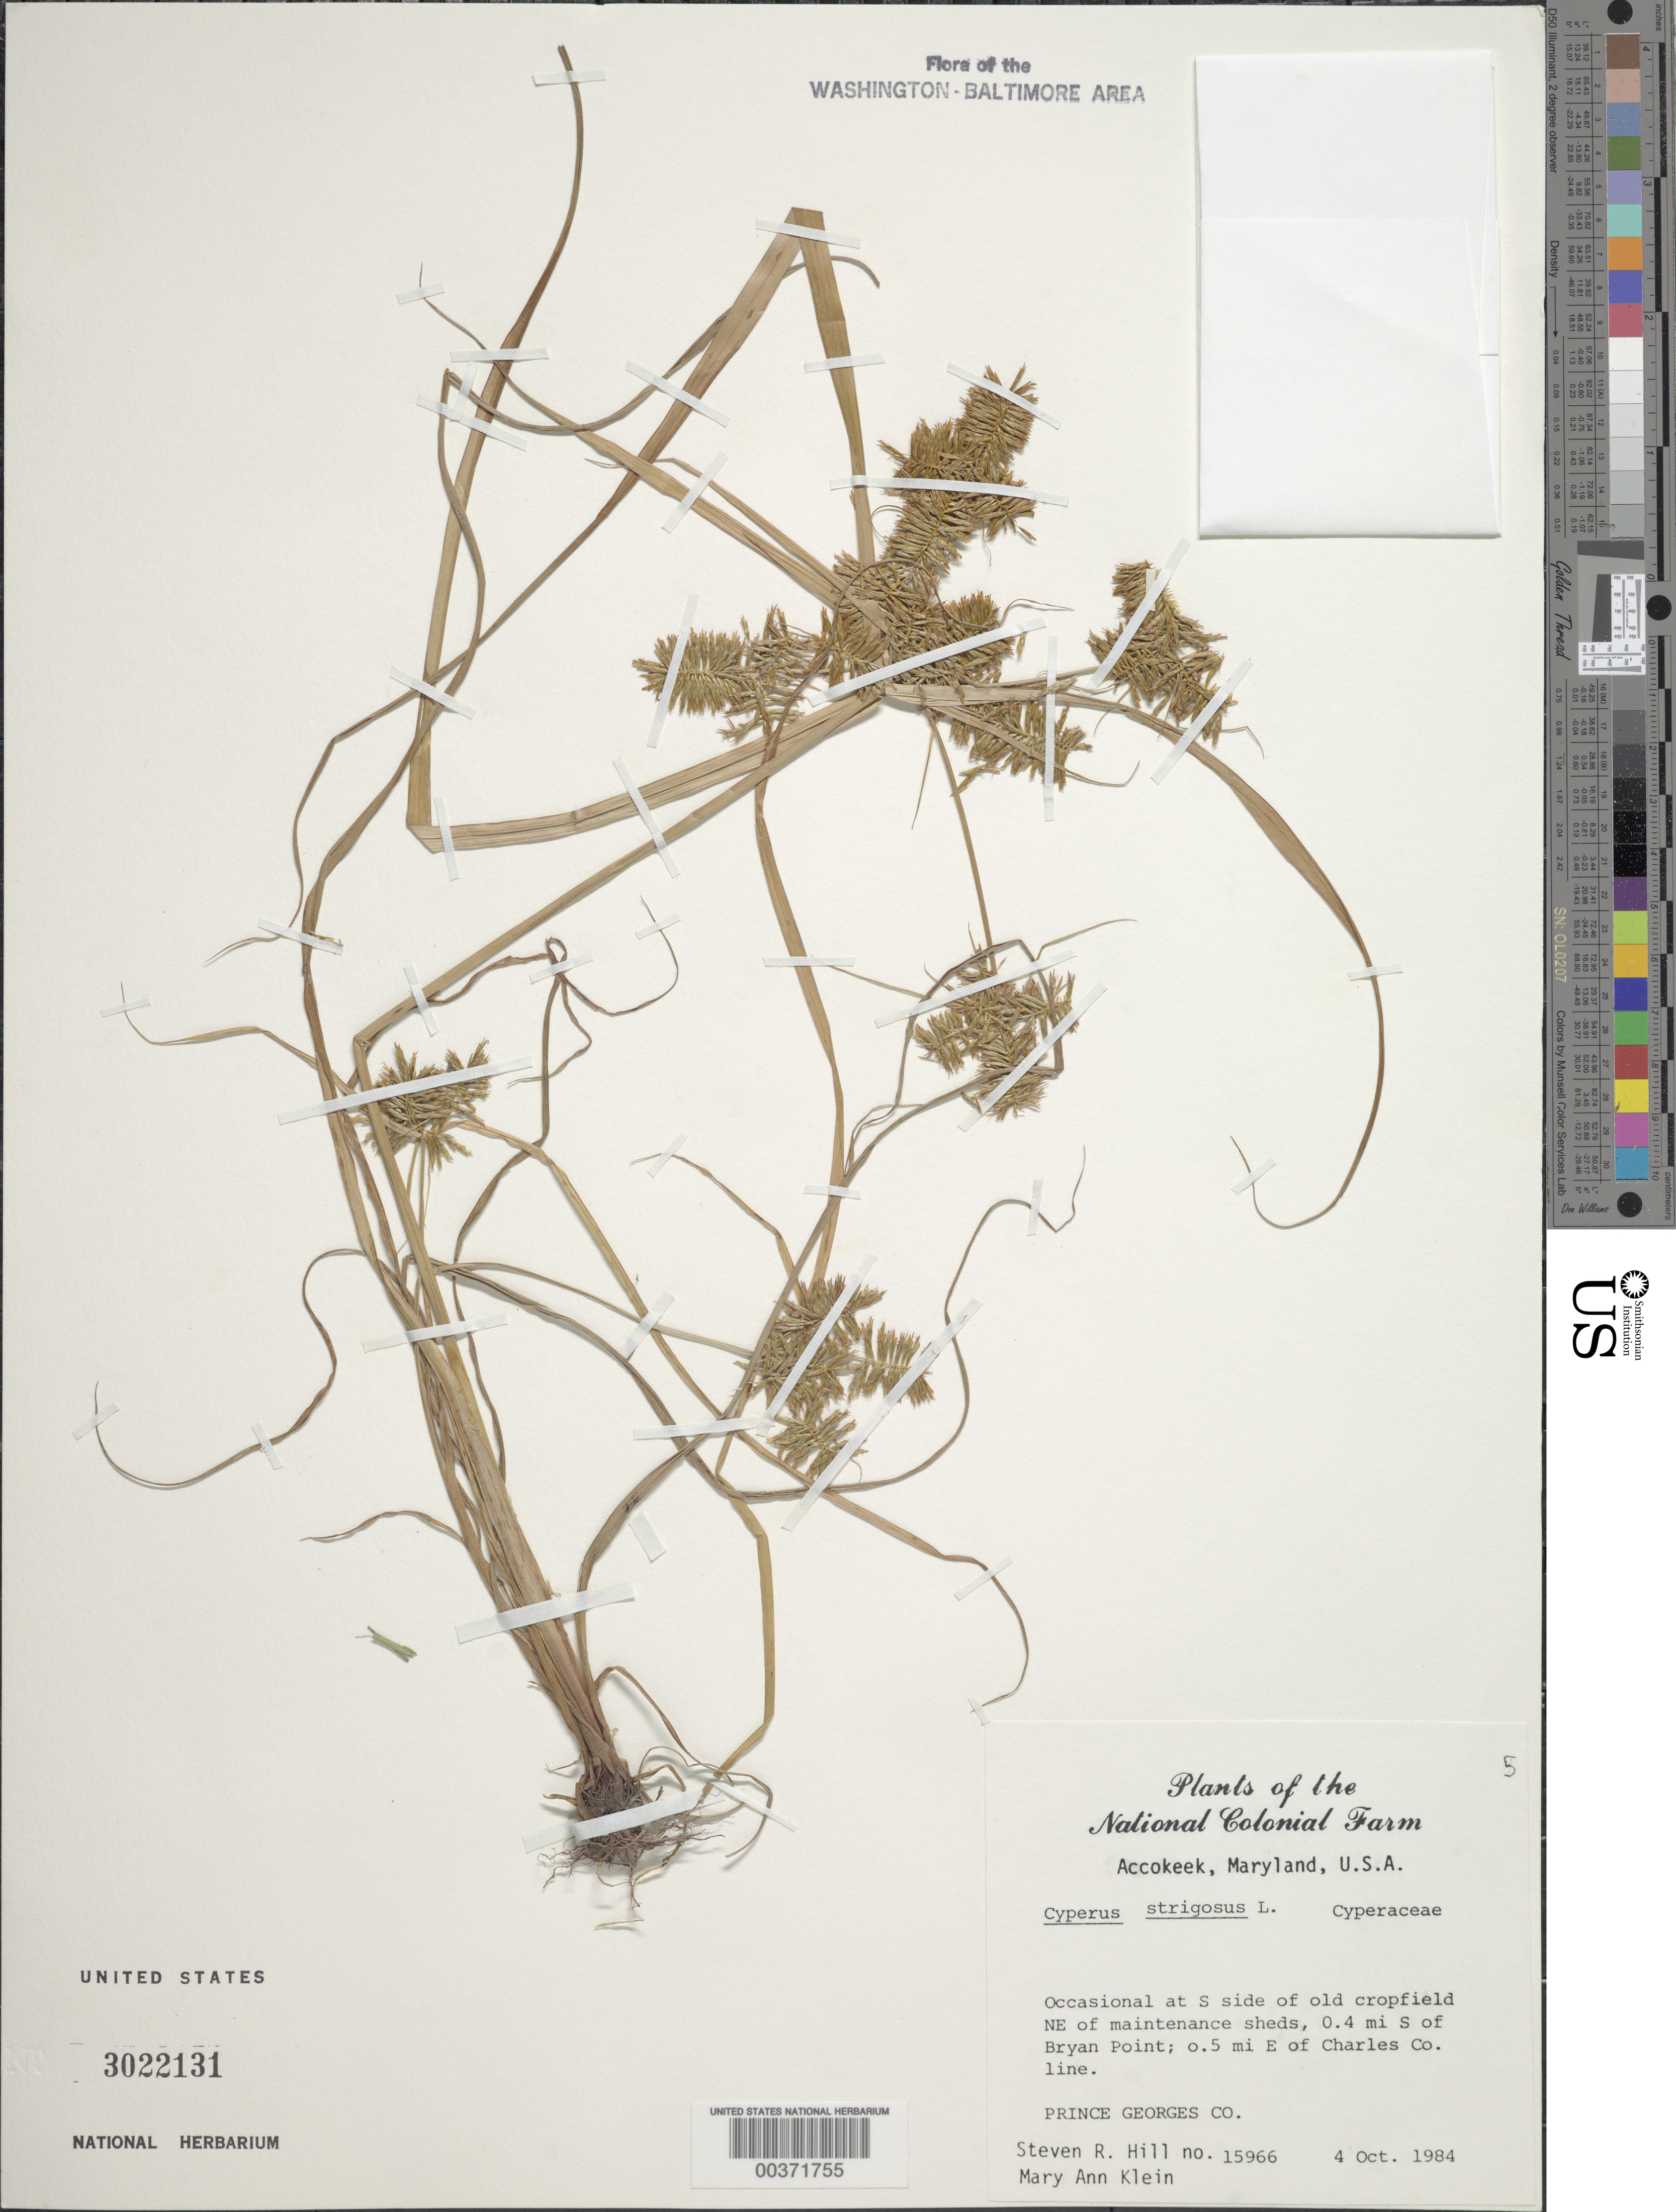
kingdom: Plantae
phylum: Tracheophyta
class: Liliopsida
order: Poales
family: Cyperaceae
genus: Cyperus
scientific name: Cyperus strigosus L.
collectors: S. R. Hill & M. A. Klein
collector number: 15966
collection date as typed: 04 Oct 1984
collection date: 1984-10-04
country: United States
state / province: Maryland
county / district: Charles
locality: Accokeek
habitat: Old crop field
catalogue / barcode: US 3022131